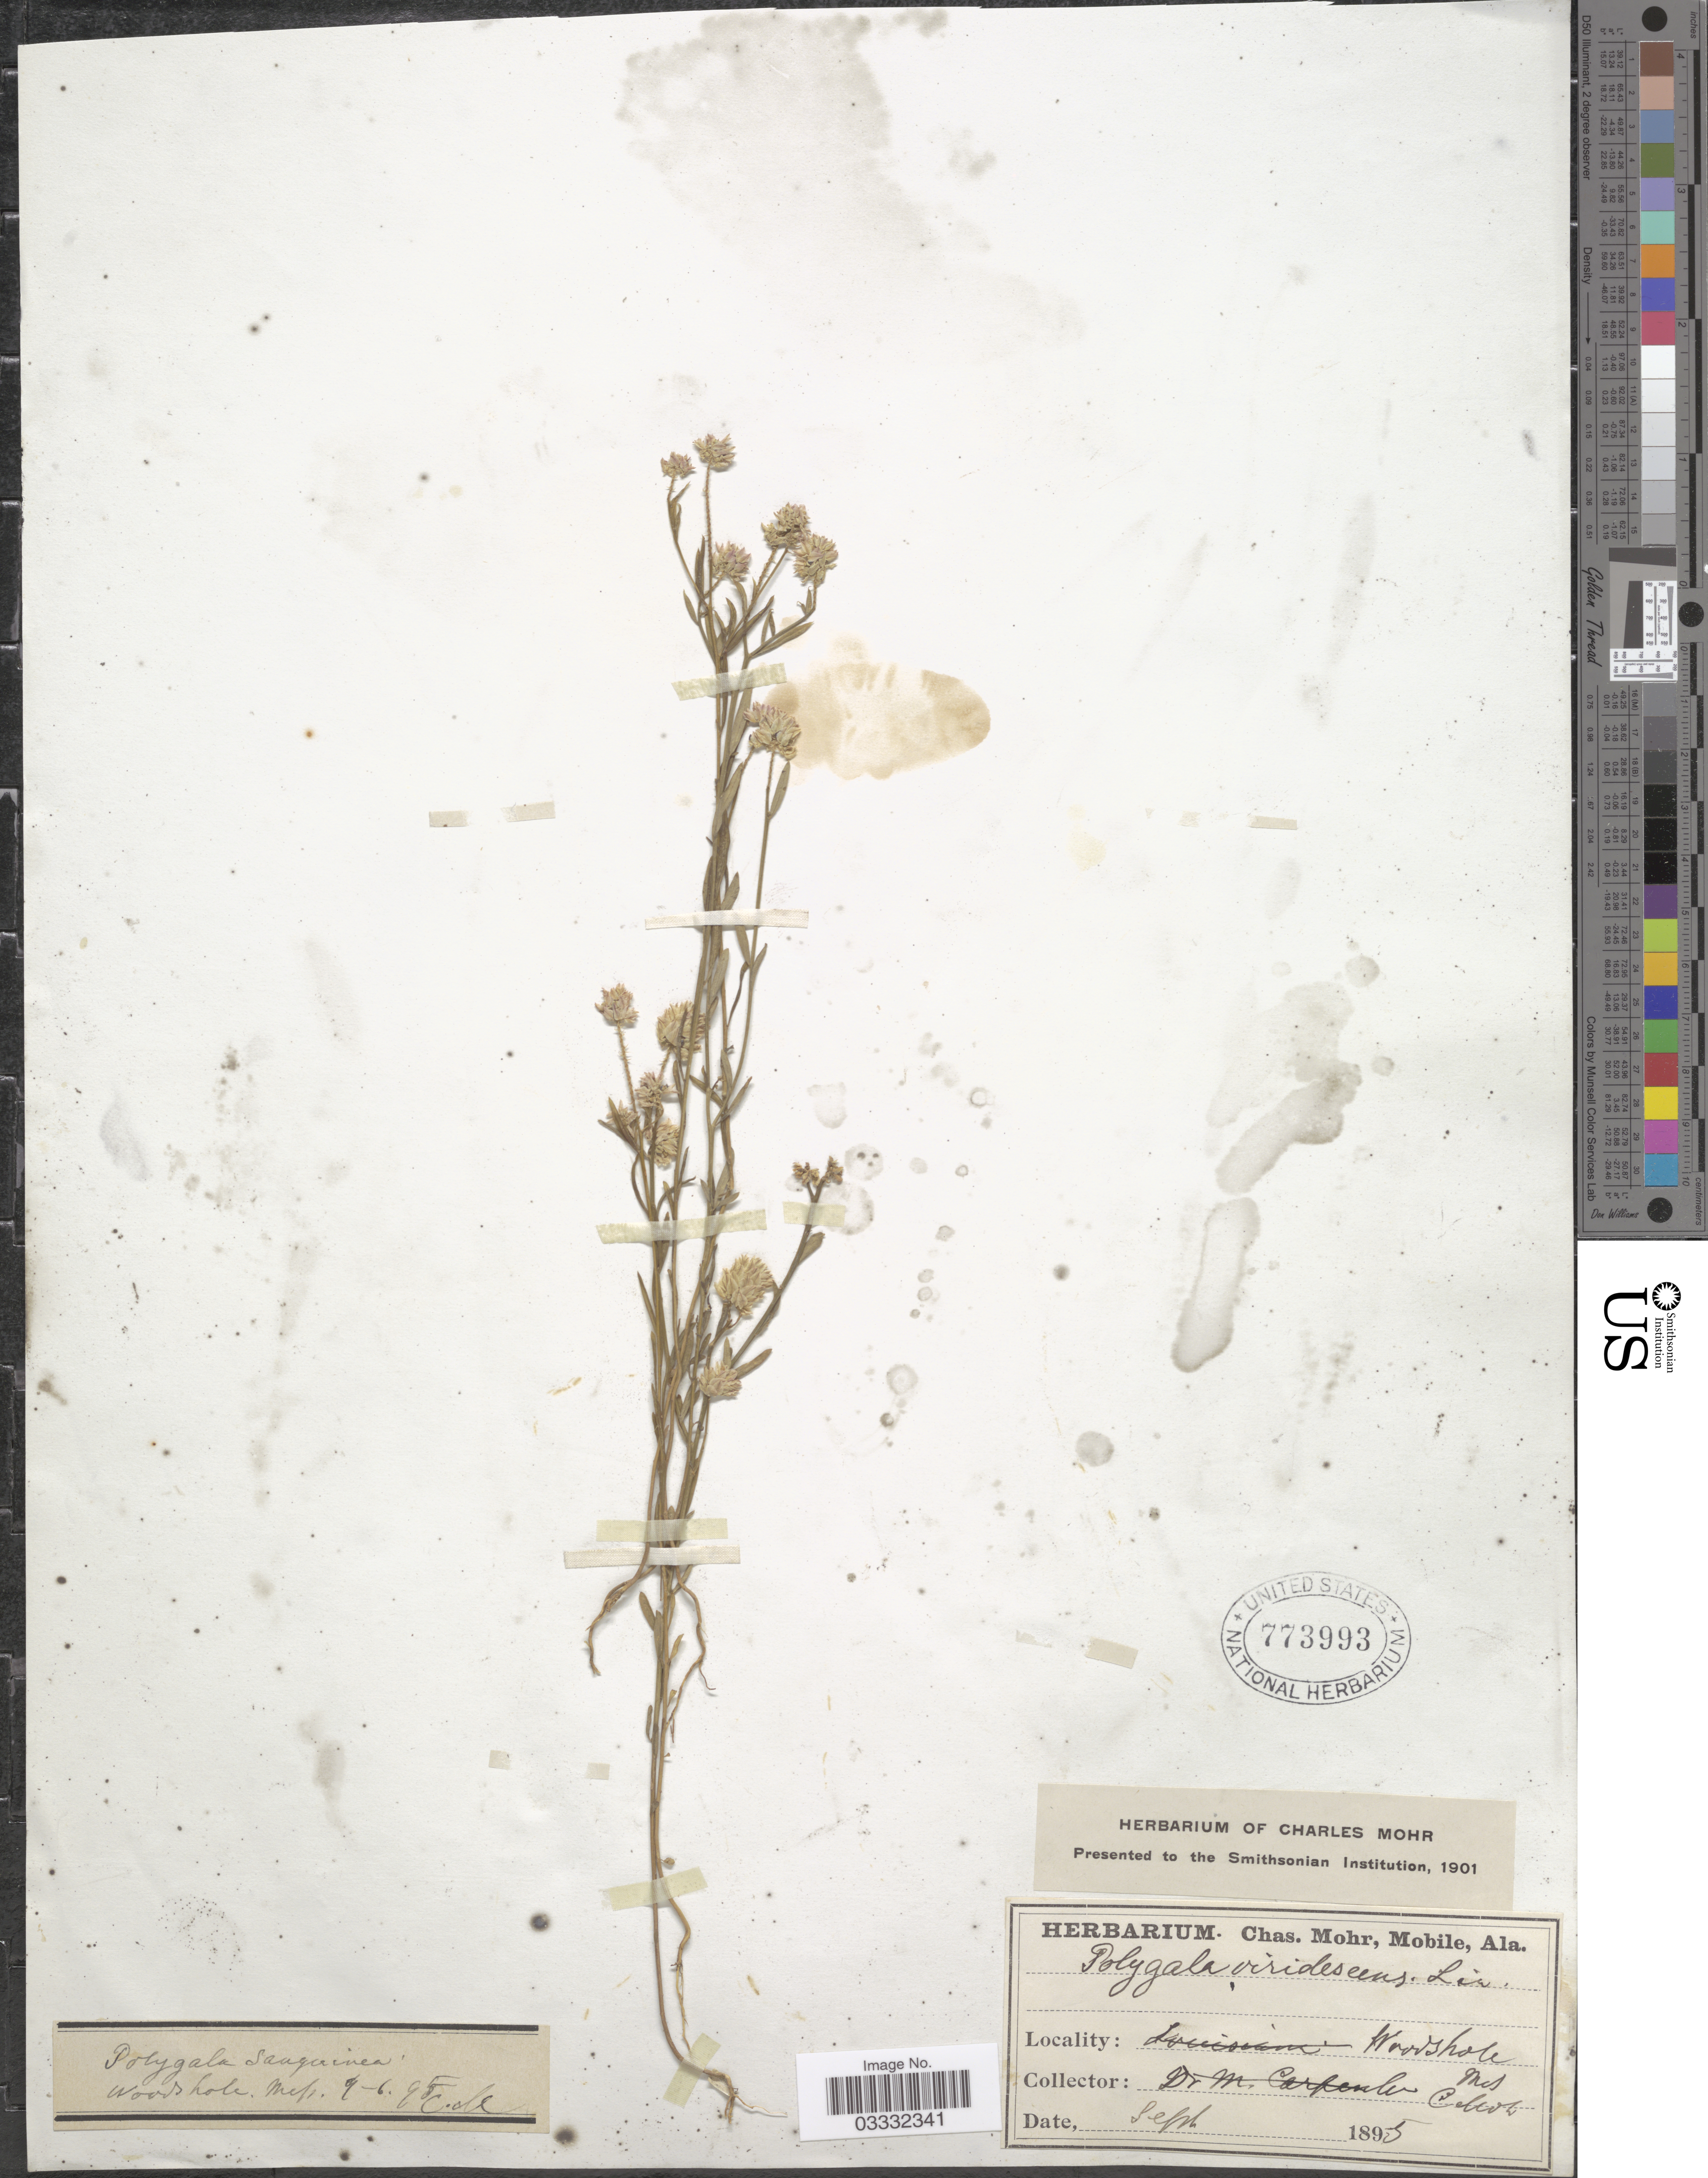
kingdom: Plantae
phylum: Tracheophyta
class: Magnoliopsida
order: Fabales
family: Polygalaceae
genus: Polygala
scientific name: Polygala sanguinea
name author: L.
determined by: Strong, Mark T., (BOT), Smithsonian Institution - National Museum of Natural History (UNITED STATES)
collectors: Mohr, C. T. (herbarium)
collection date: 1895-09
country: United States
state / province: Mississippi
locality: Woodshole.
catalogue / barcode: US 773993